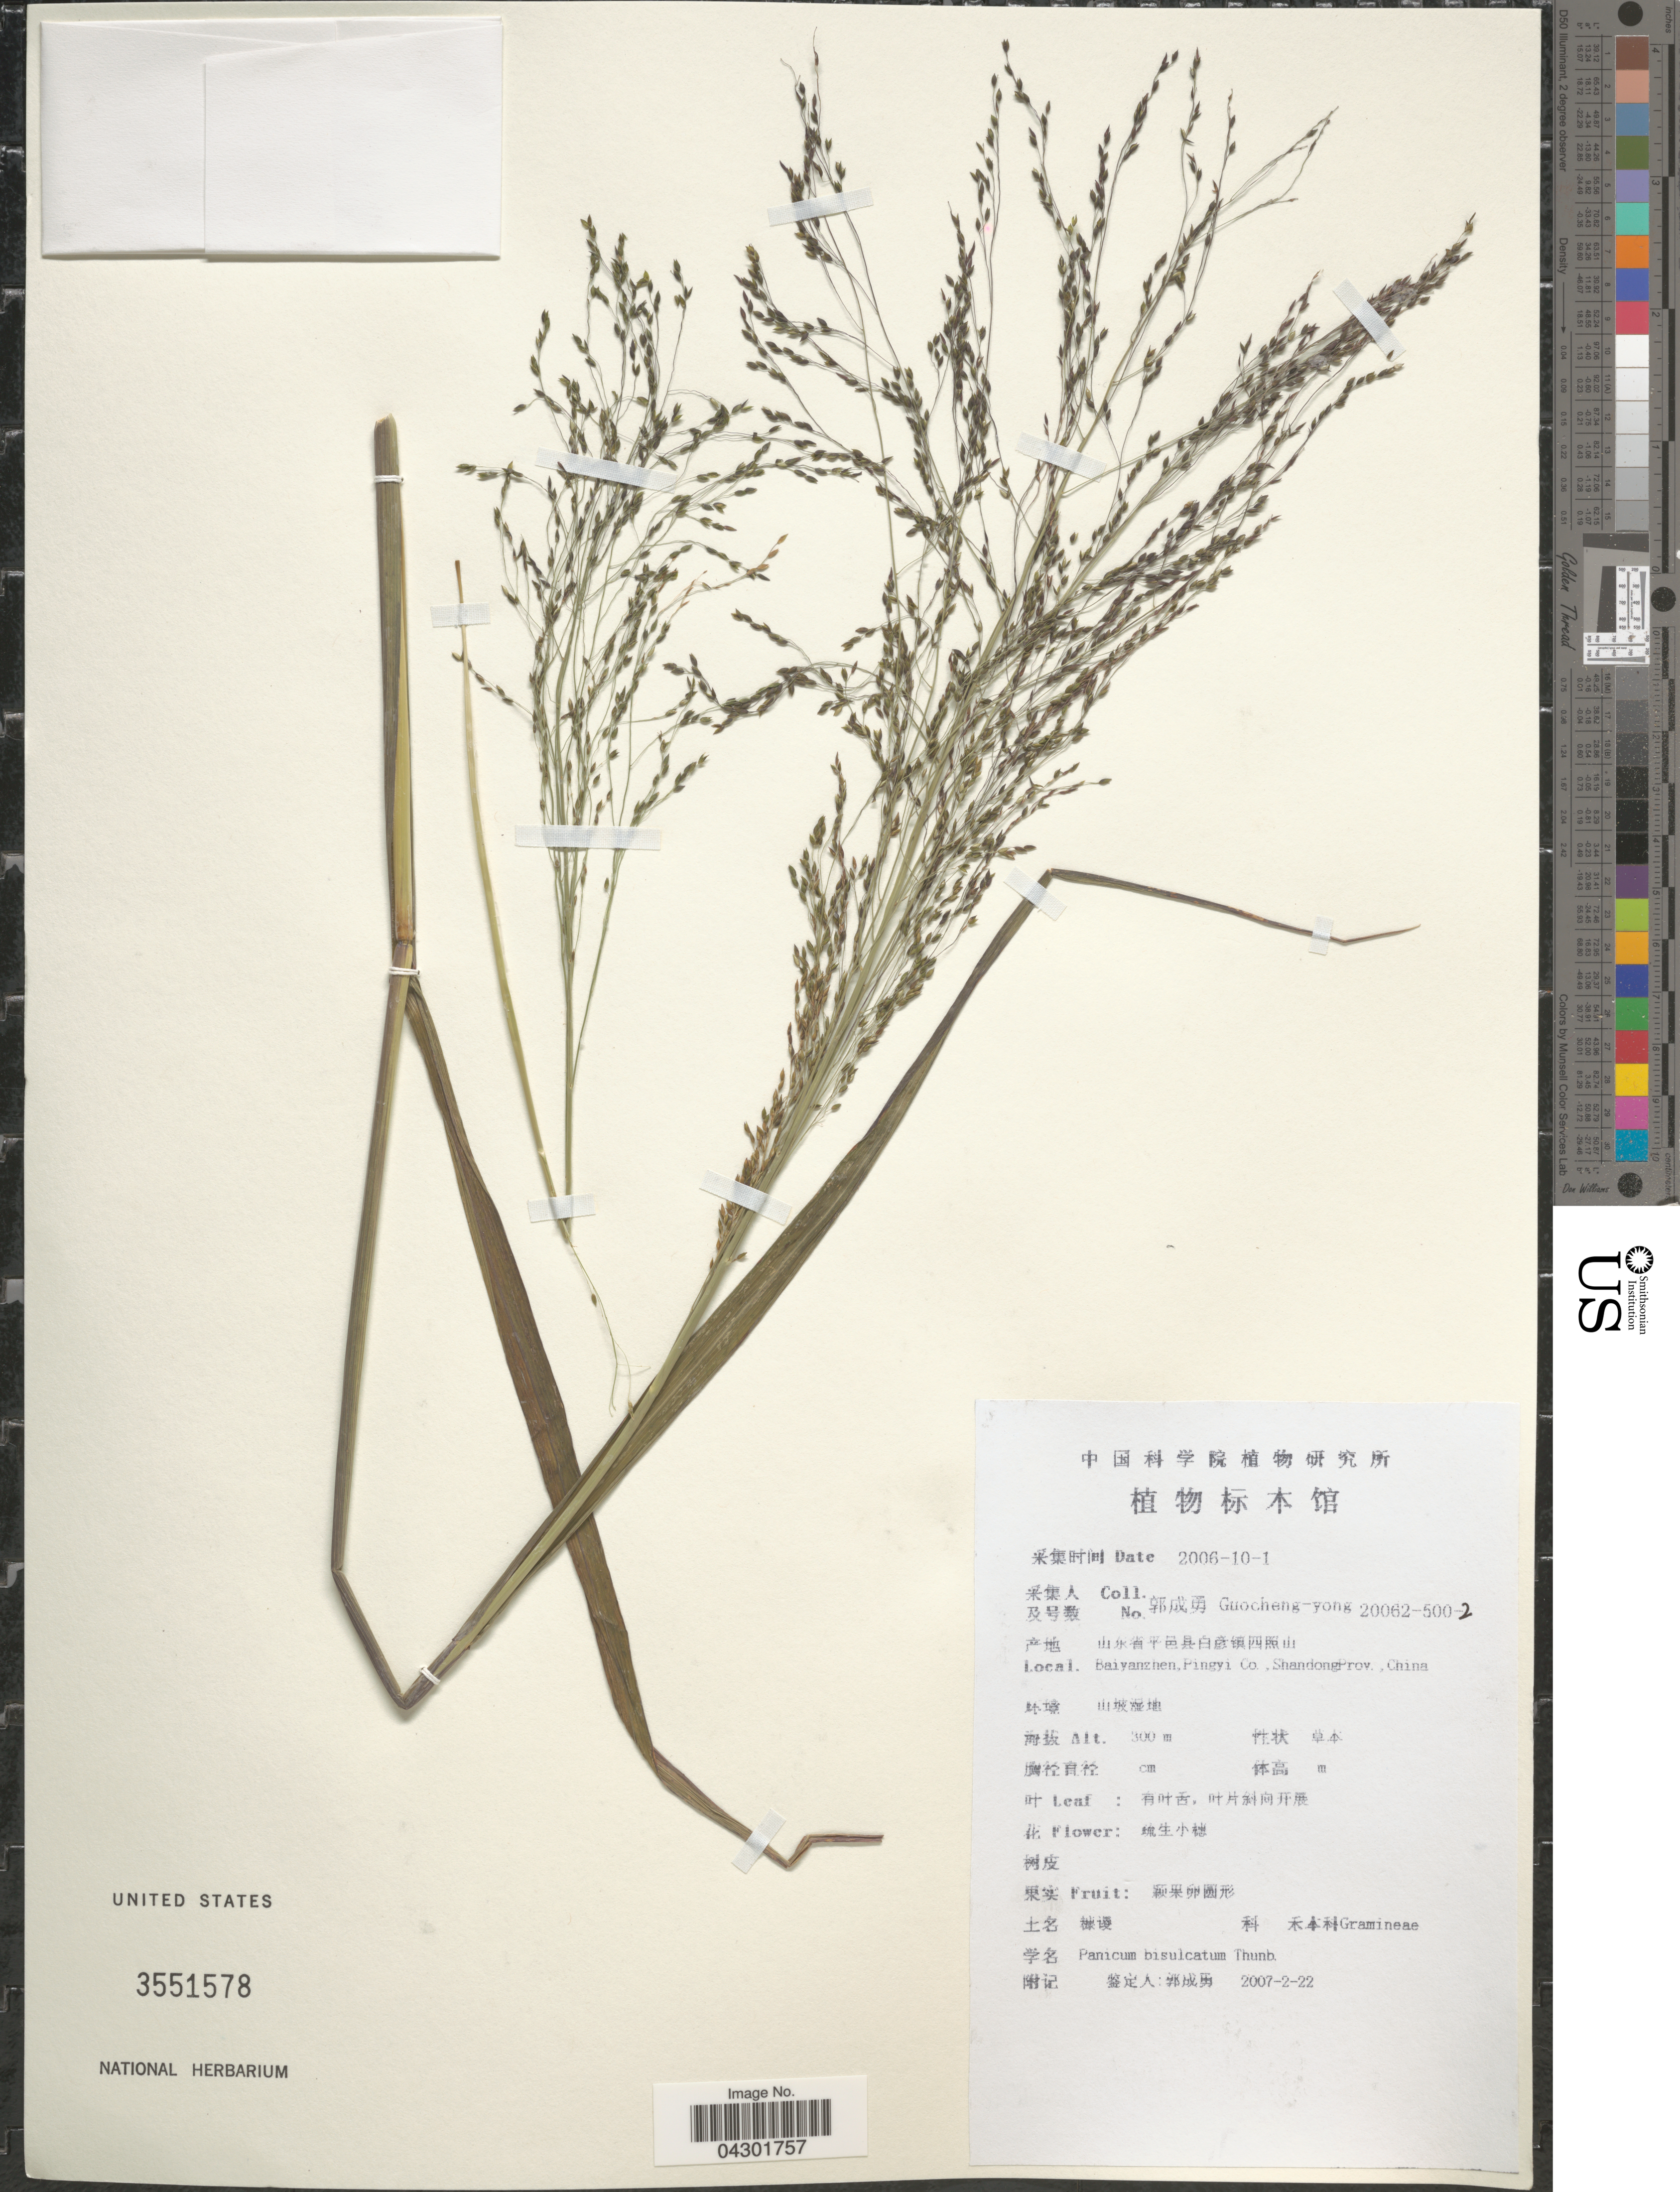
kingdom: Plantae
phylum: Tracheophyta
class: Liliopsida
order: Poales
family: Poaceae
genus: Panicum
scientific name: Panicum bisulcatum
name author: Thunb.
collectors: Guo cheng-yong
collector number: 20062-500-2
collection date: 2006-10-01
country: China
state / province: Shandong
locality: X. Baiyanzhen, Pingyi Co., Shandong Prov.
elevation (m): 300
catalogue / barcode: US 3551578